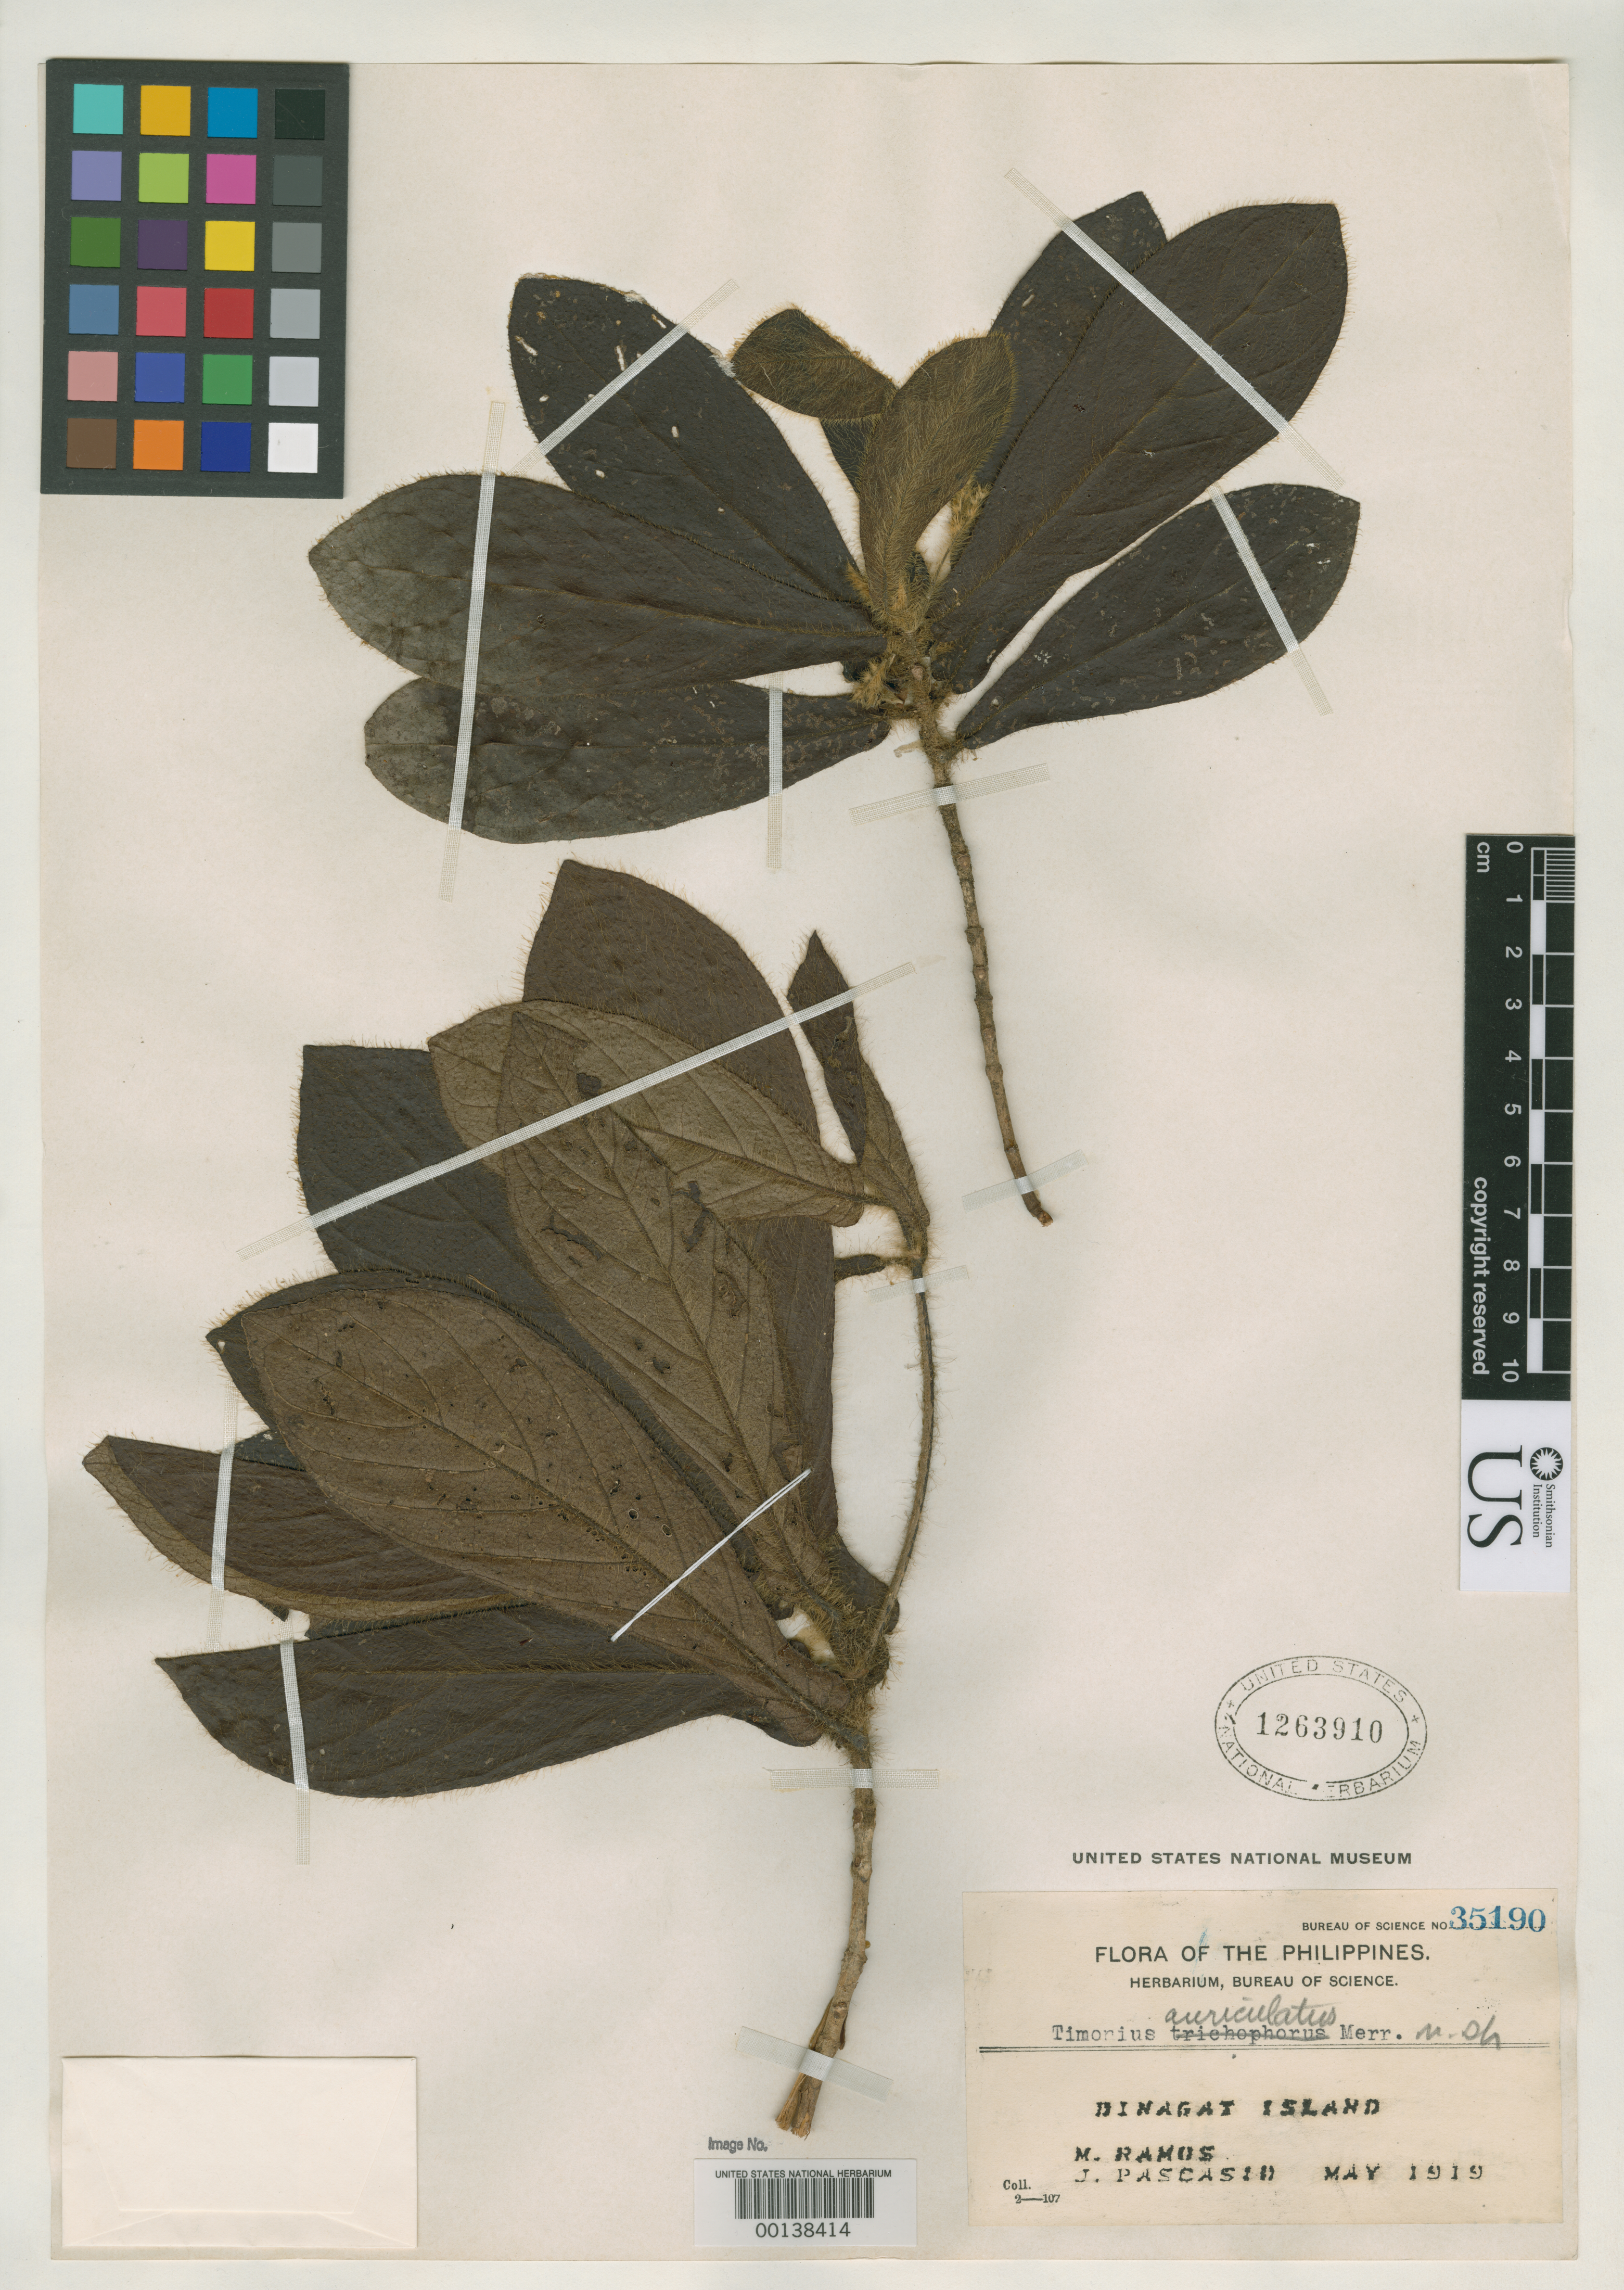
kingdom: Plantae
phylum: Tracheophyta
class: Magnoliopsida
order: Gentianales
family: Rubiaceae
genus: Timonius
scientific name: Timonius auriculatus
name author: Merr.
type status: Isotype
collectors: M. Ramos & J. Pascasio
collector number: Bur. Sci. 35190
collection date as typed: May 1919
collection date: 1919-05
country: Philippines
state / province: Caraga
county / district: Surigao del Norte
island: Dinagat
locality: At low altitudes.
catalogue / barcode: US 1263910